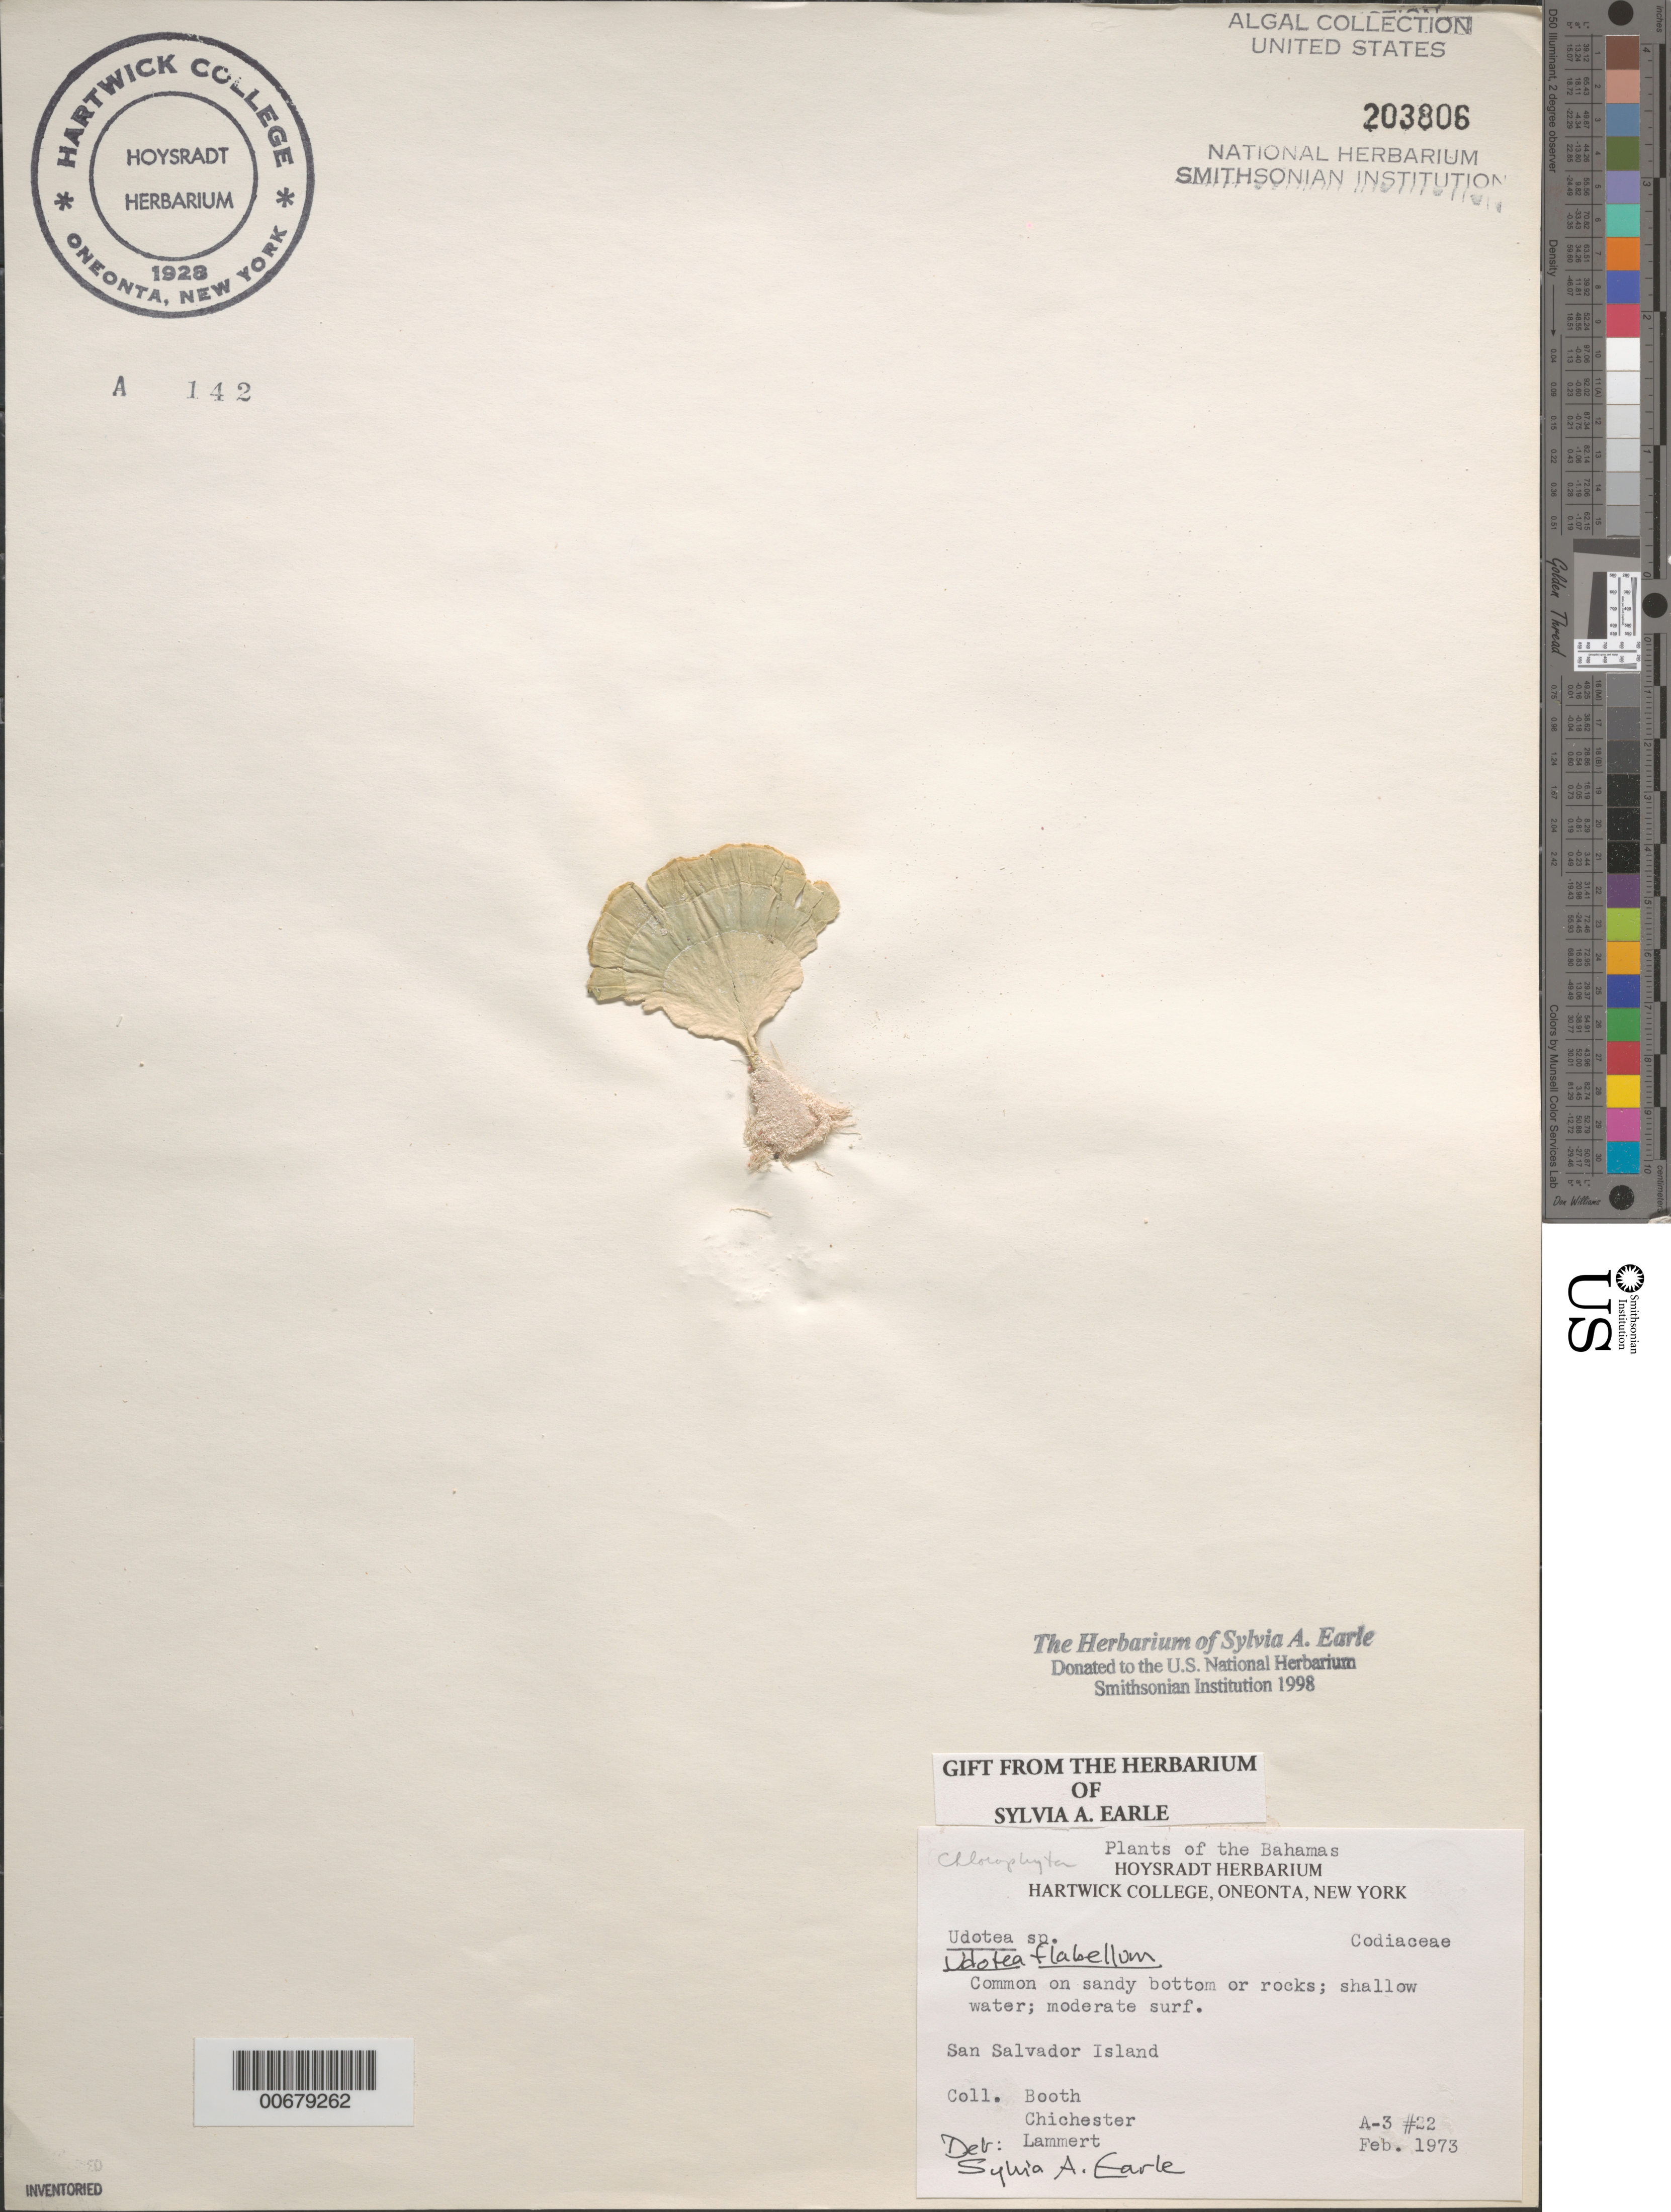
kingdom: Plantae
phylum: Chlorophyta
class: Ulvophyceae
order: Bryopsidales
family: Udoteaceae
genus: Udotea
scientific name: Udotea flabellum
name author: (J. Ellis & Sol.) M. Howe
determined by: Earle, S. A.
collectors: -. Booth, -. Chichester & -. Lammert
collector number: A-3 22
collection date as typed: Feb 1973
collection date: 1973-02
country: Bahamas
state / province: San Salvador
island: San Salvador Island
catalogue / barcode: US 203806